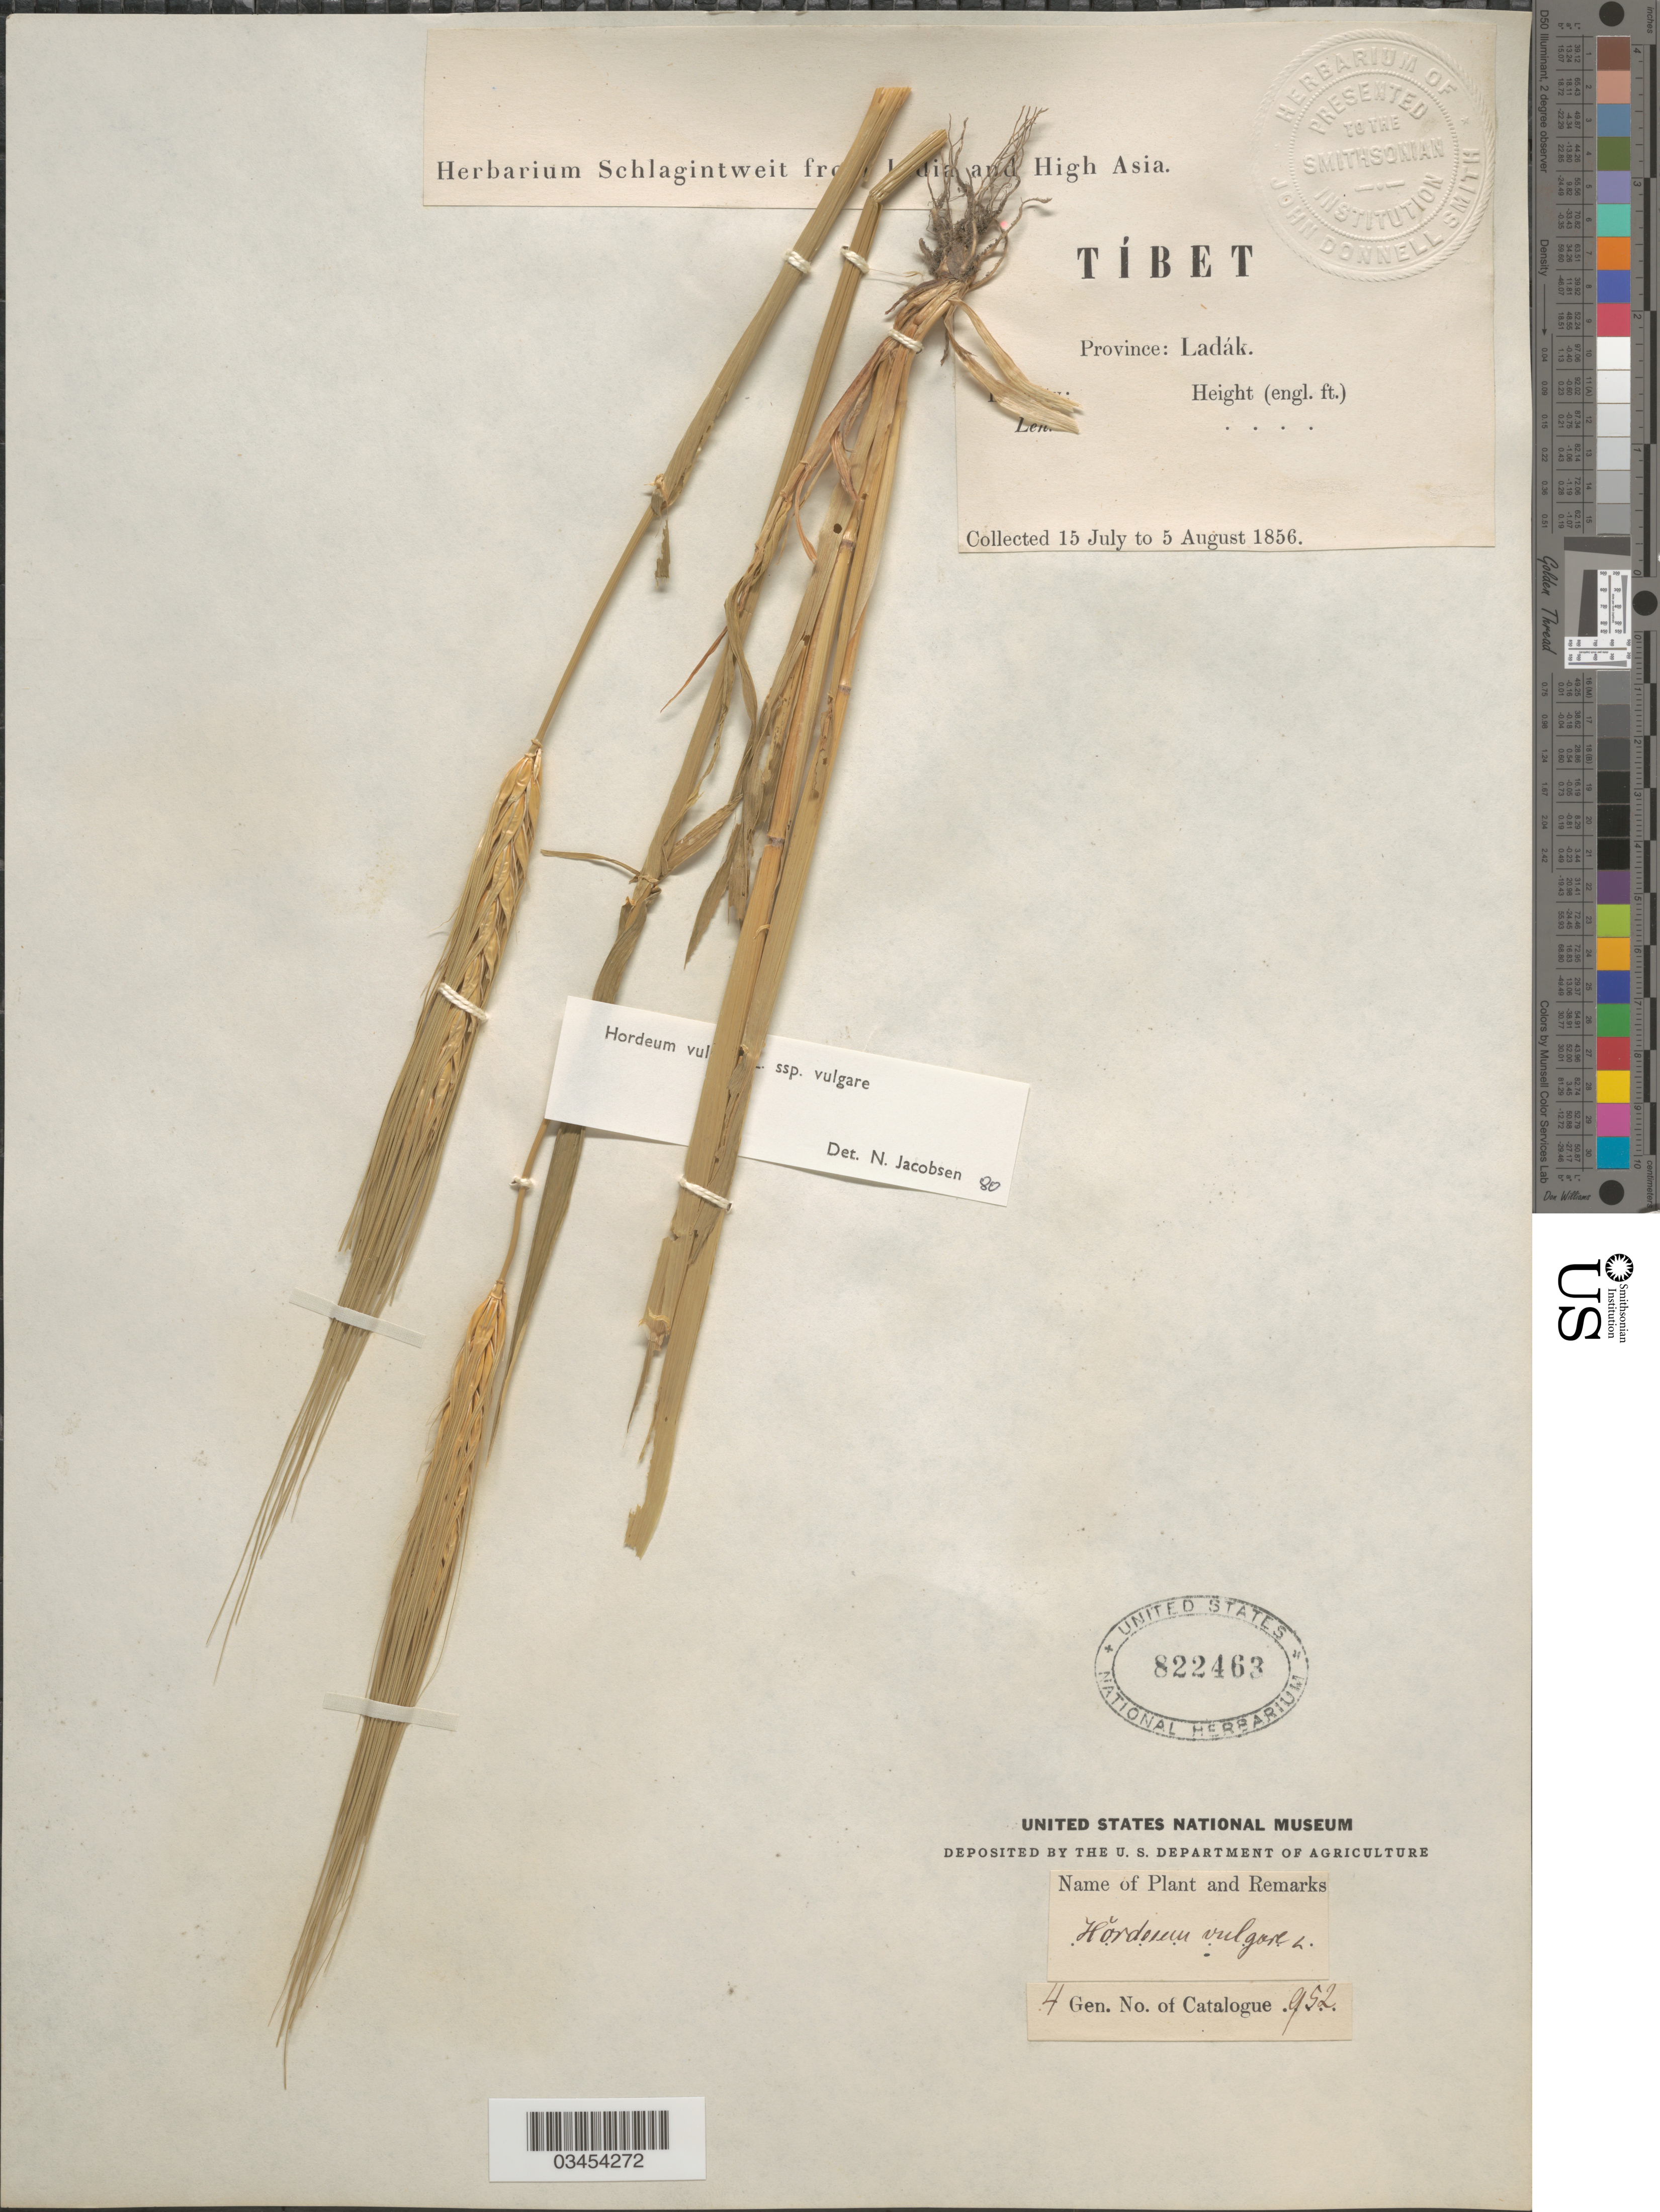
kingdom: Plantae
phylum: Tracheophyta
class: Liliopsida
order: Poales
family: Poaceae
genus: Hordeum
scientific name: Hordeum vulgare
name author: L.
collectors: ex herb. Schlagintweit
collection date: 1856-07-15/1856-08-05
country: India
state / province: Ladakh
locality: Tíbet. Province: Ladák. [illegible text]. Le[illegible text].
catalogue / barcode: US 822463